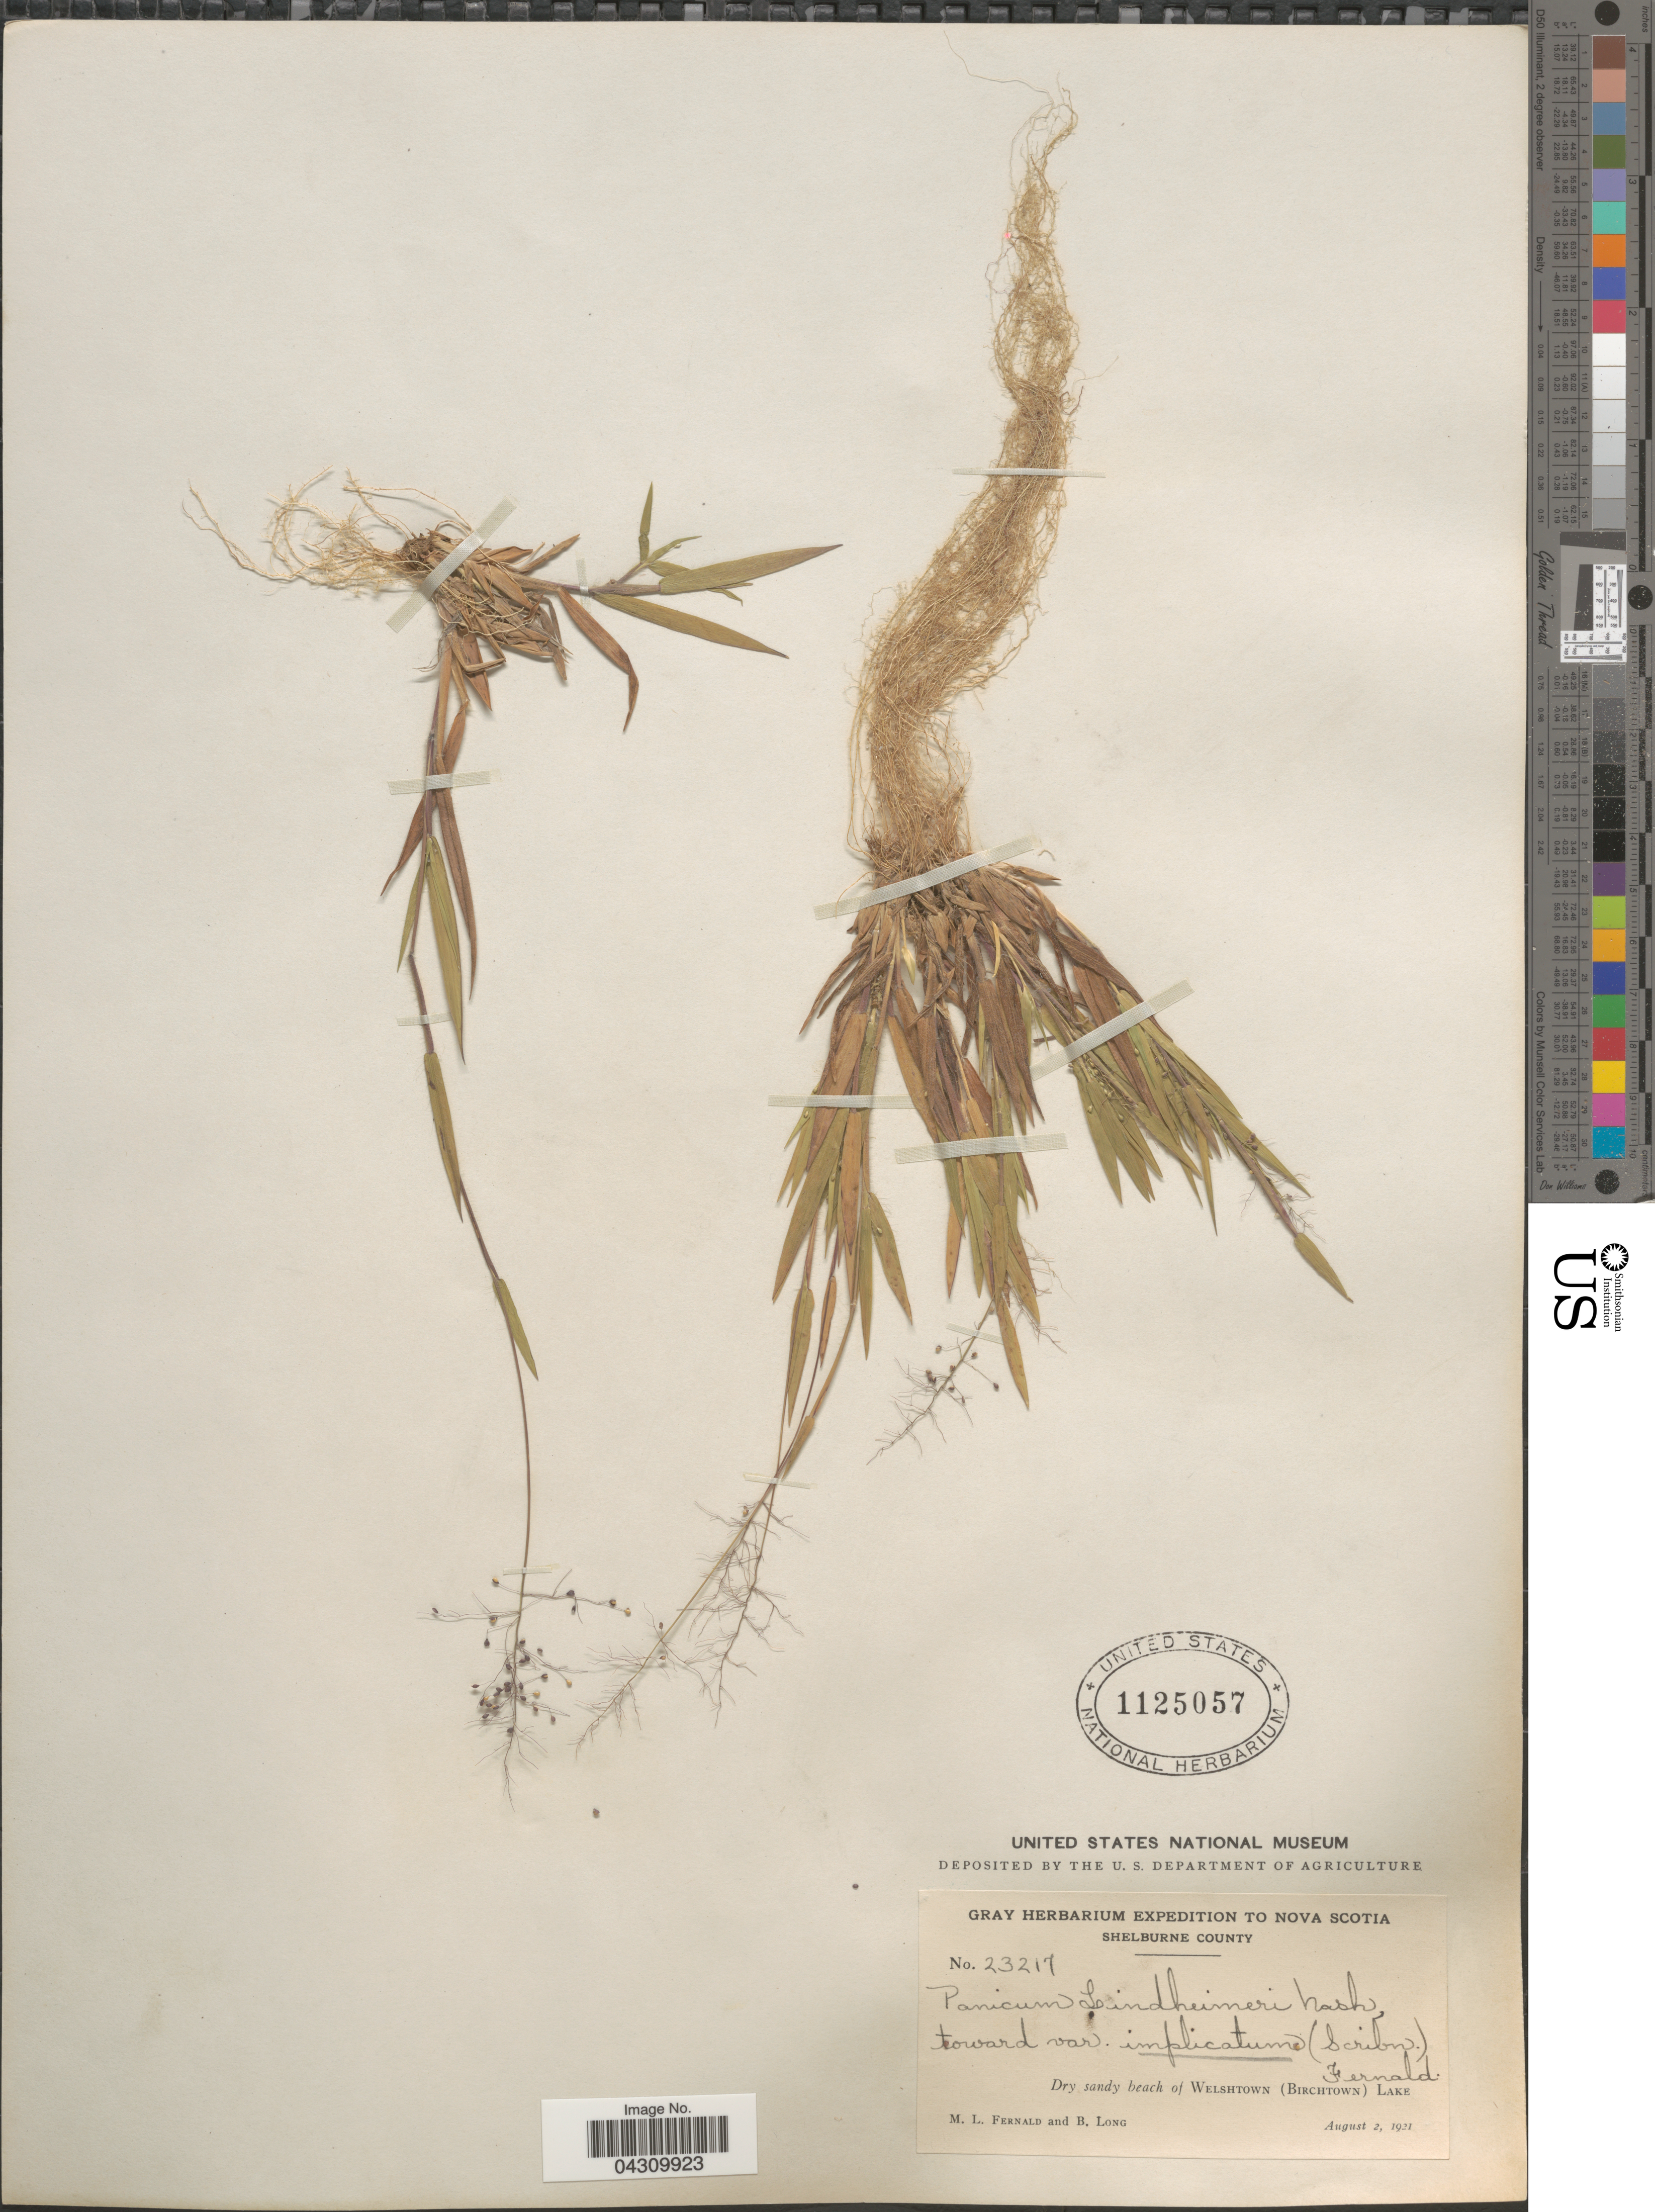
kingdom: Plantae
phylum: Tracheophyta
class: Liliopsida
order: Poales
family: Poaceae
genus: Dichanthelium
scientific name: Dichanthelium acuminatum var. acuminatum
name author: (Sw.) Gould & C.A. Clark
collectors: M. L. Fernald & B. Long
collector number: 23217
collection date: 1921-08-02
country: Canada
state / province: Nova Scotia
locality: Gray Herbarium Expedition to Nova Scotia. Shelburne County. Dry sandy beach of Welshtown (Birchtown) Lake.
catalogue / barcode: US 1125057